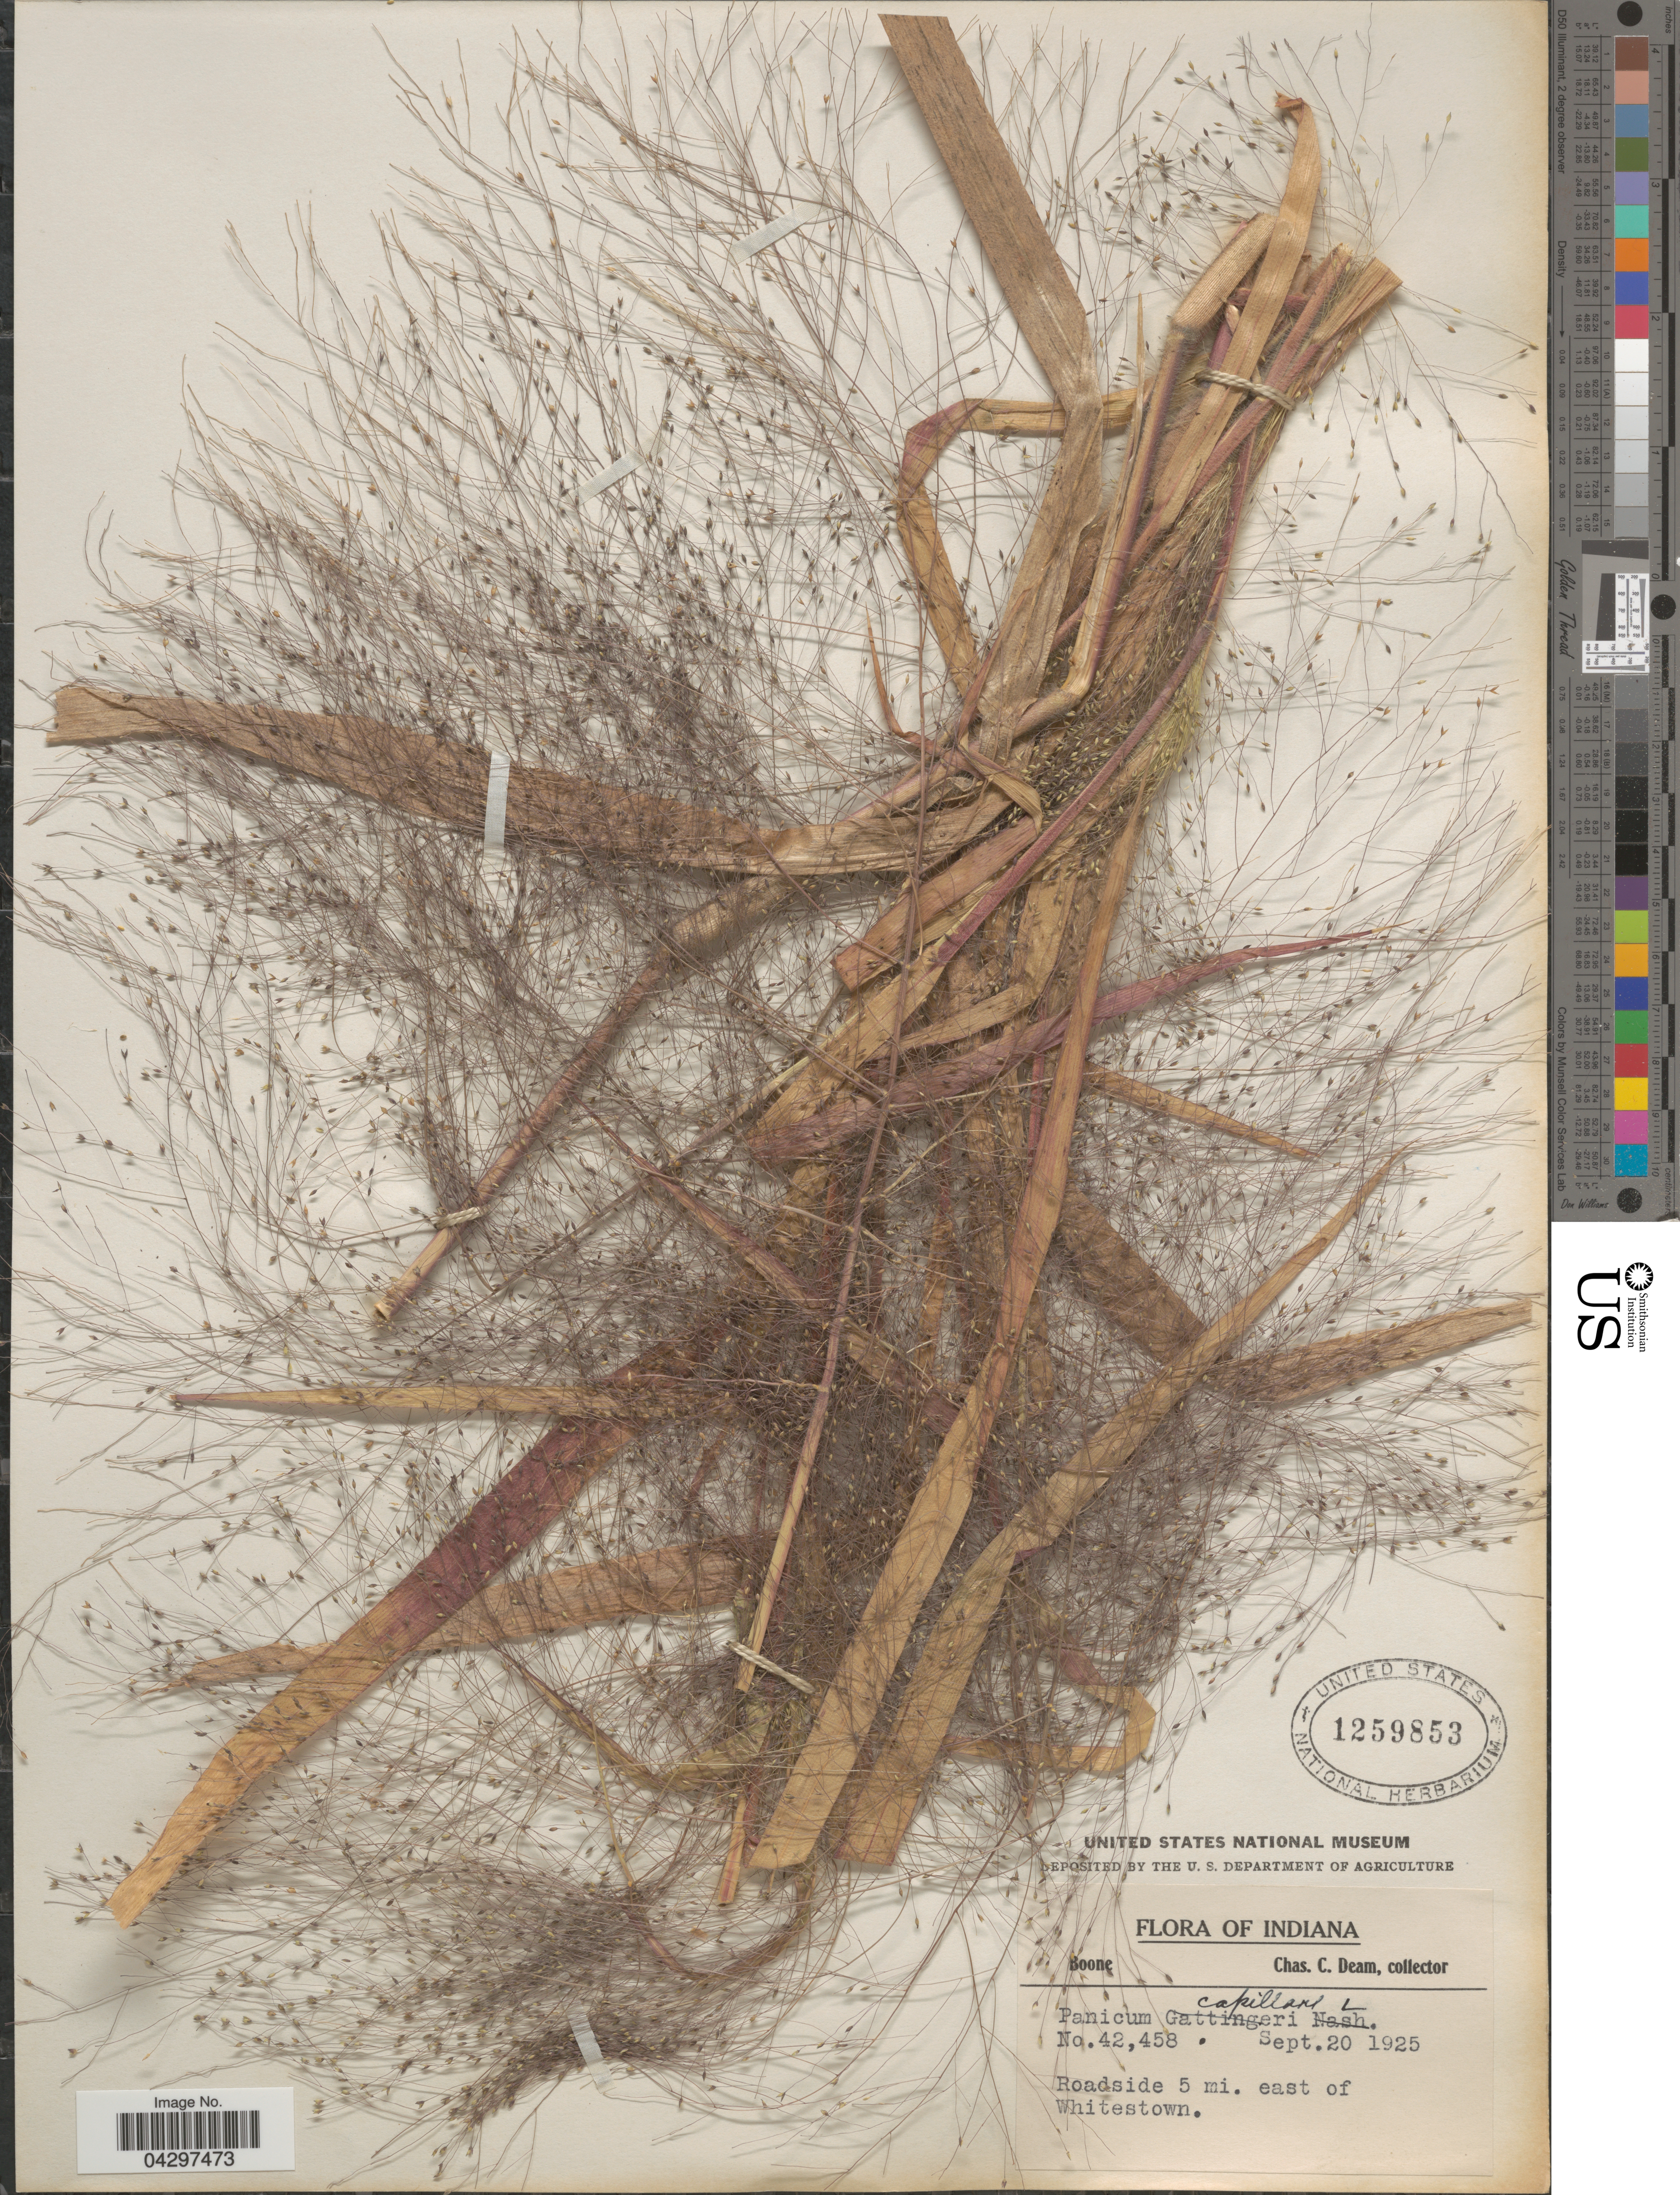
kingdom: Plantae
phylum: Tracheophyta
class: Liliopsida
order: Poales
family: Poaceae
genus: Panicum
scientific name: Panicum capillare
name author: L.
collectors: C. C. Deam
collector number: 42458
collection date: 1925-09-20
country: United States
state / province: Indiana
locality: Boone. Roadside 5 mi. east of Whitestown.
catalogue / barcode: US 1259853